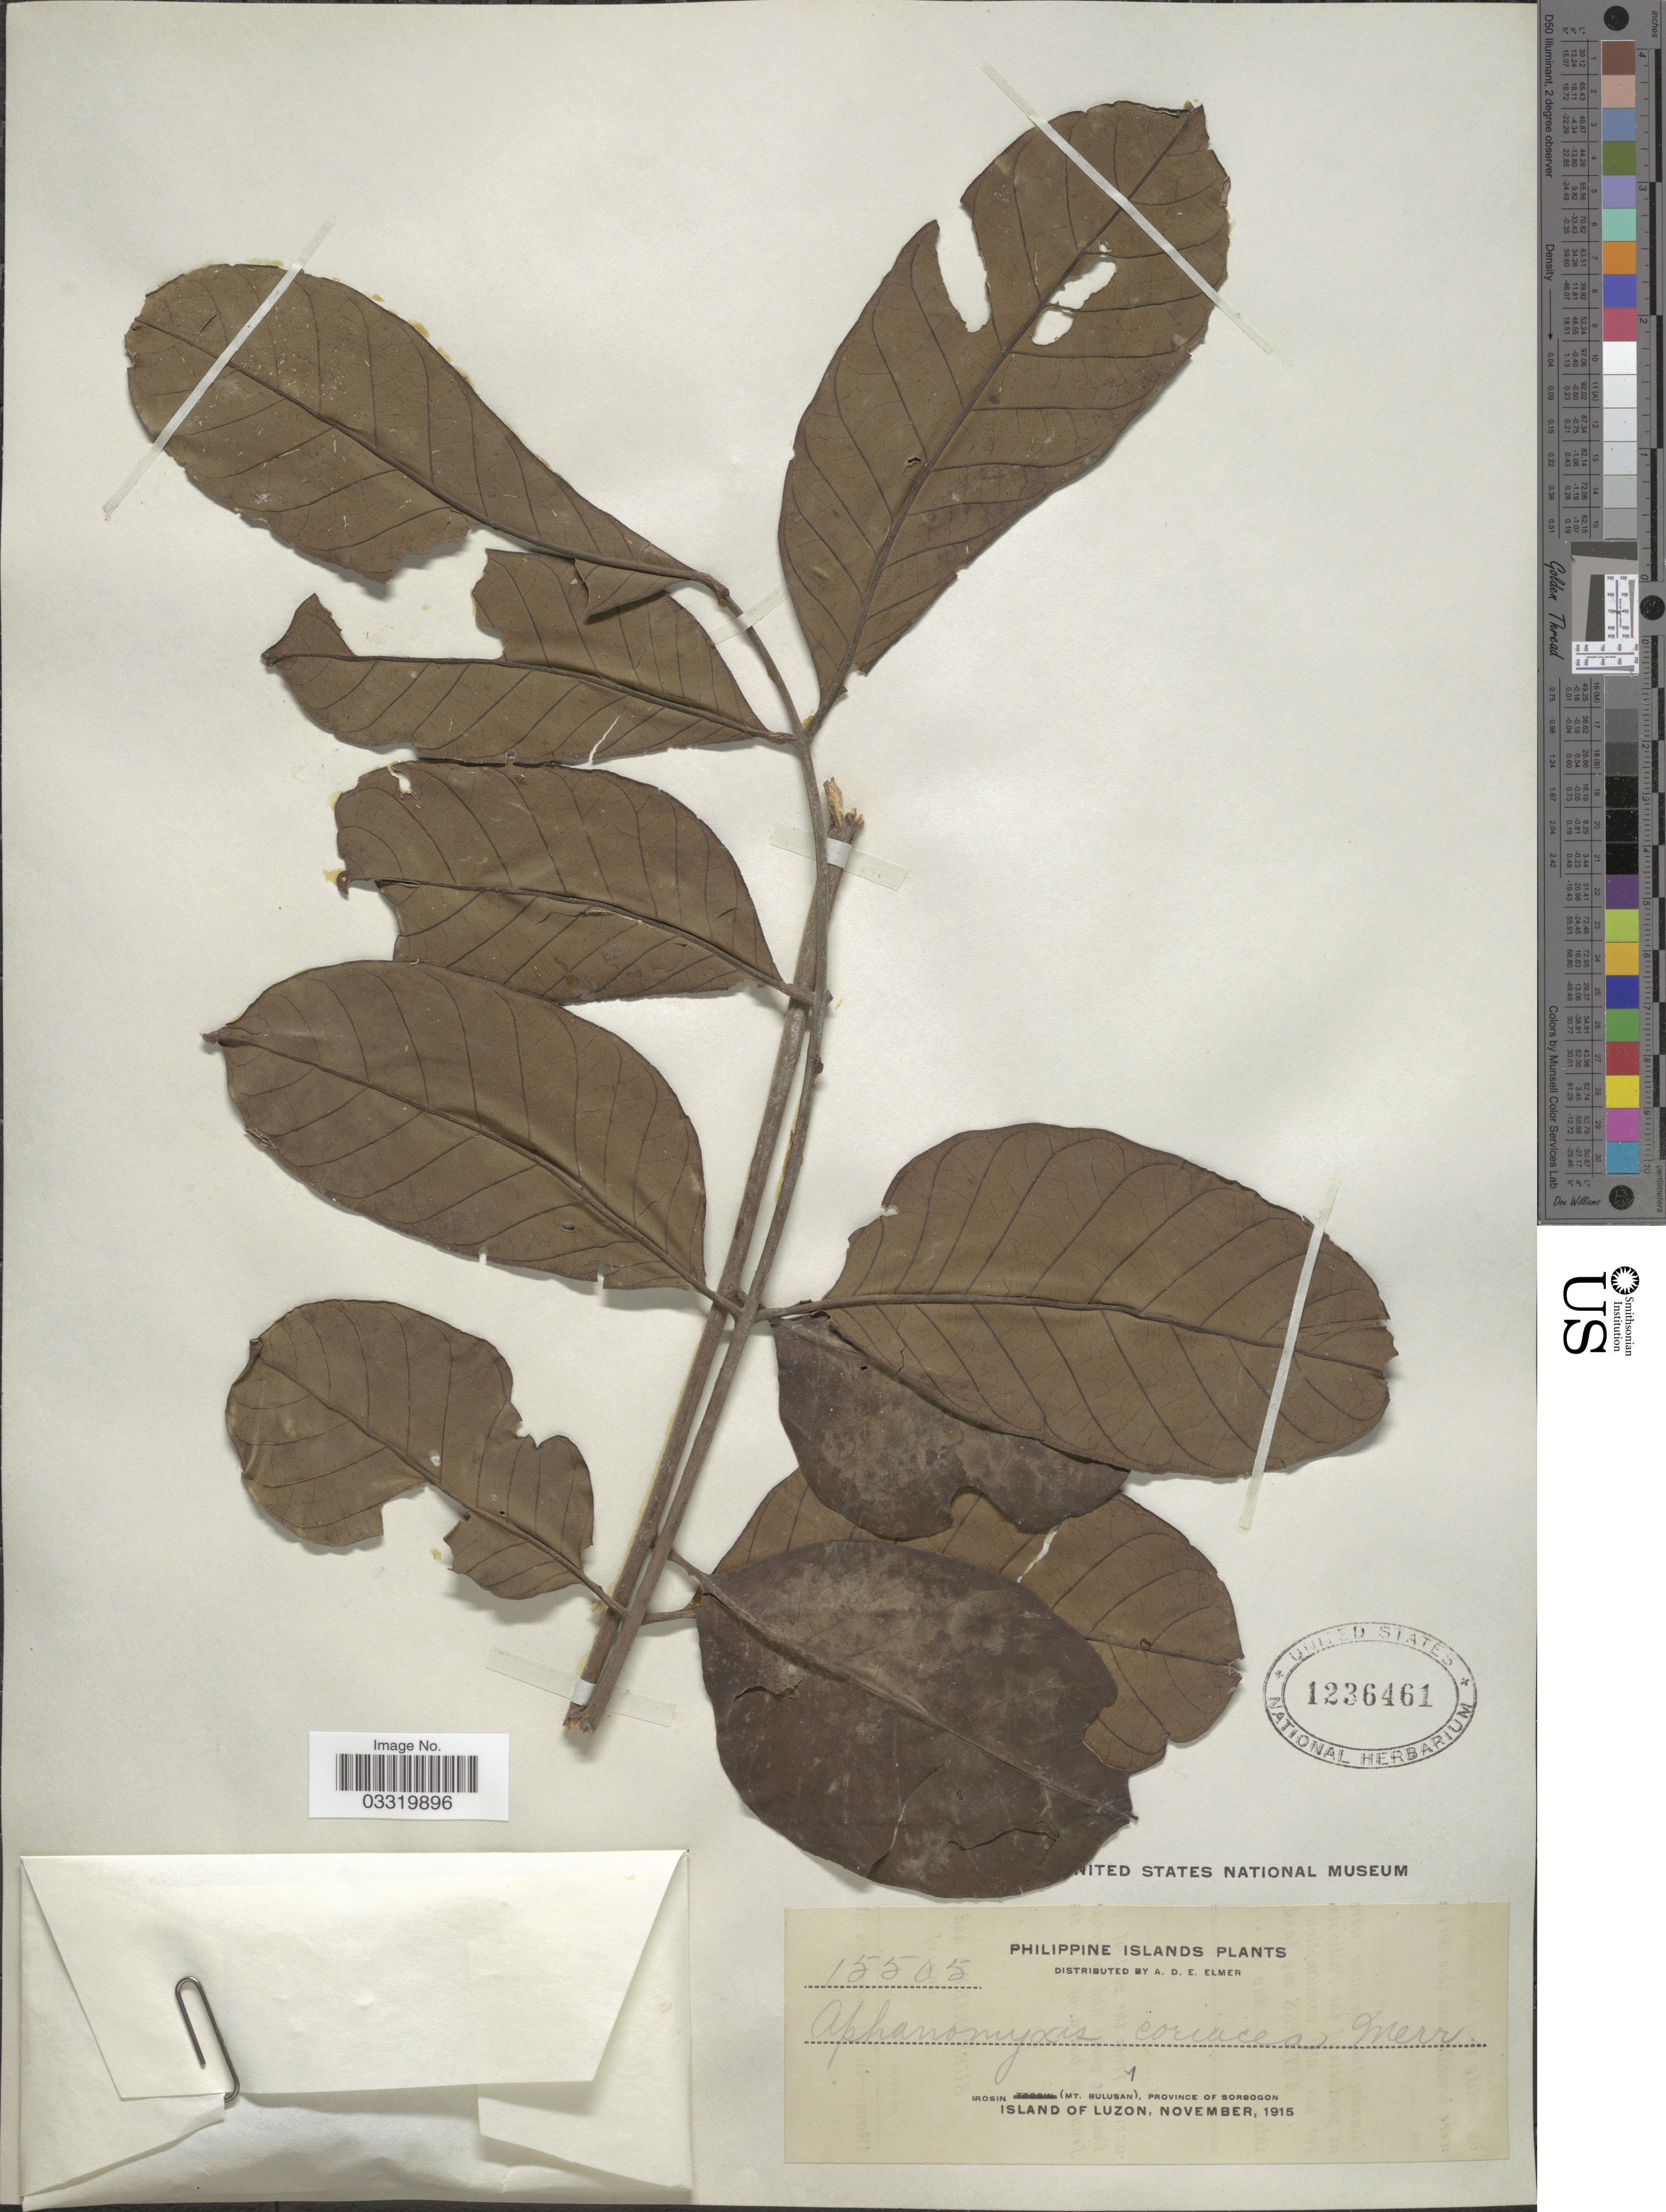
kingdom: Plantae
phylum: Tracheophyta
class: Magnoliopsida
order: Sapindales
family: Meliaceae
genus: Aphanamixis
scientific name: Aphanamixis polystachya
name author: (Wall.) R. Parker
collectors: A. D. E. Elmer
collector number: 15505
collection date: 1915-11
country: Philippines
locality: Irosin (Mt. Bulusan), Province of Sorsogon, Island of Luzon.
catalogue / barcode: US 1236461